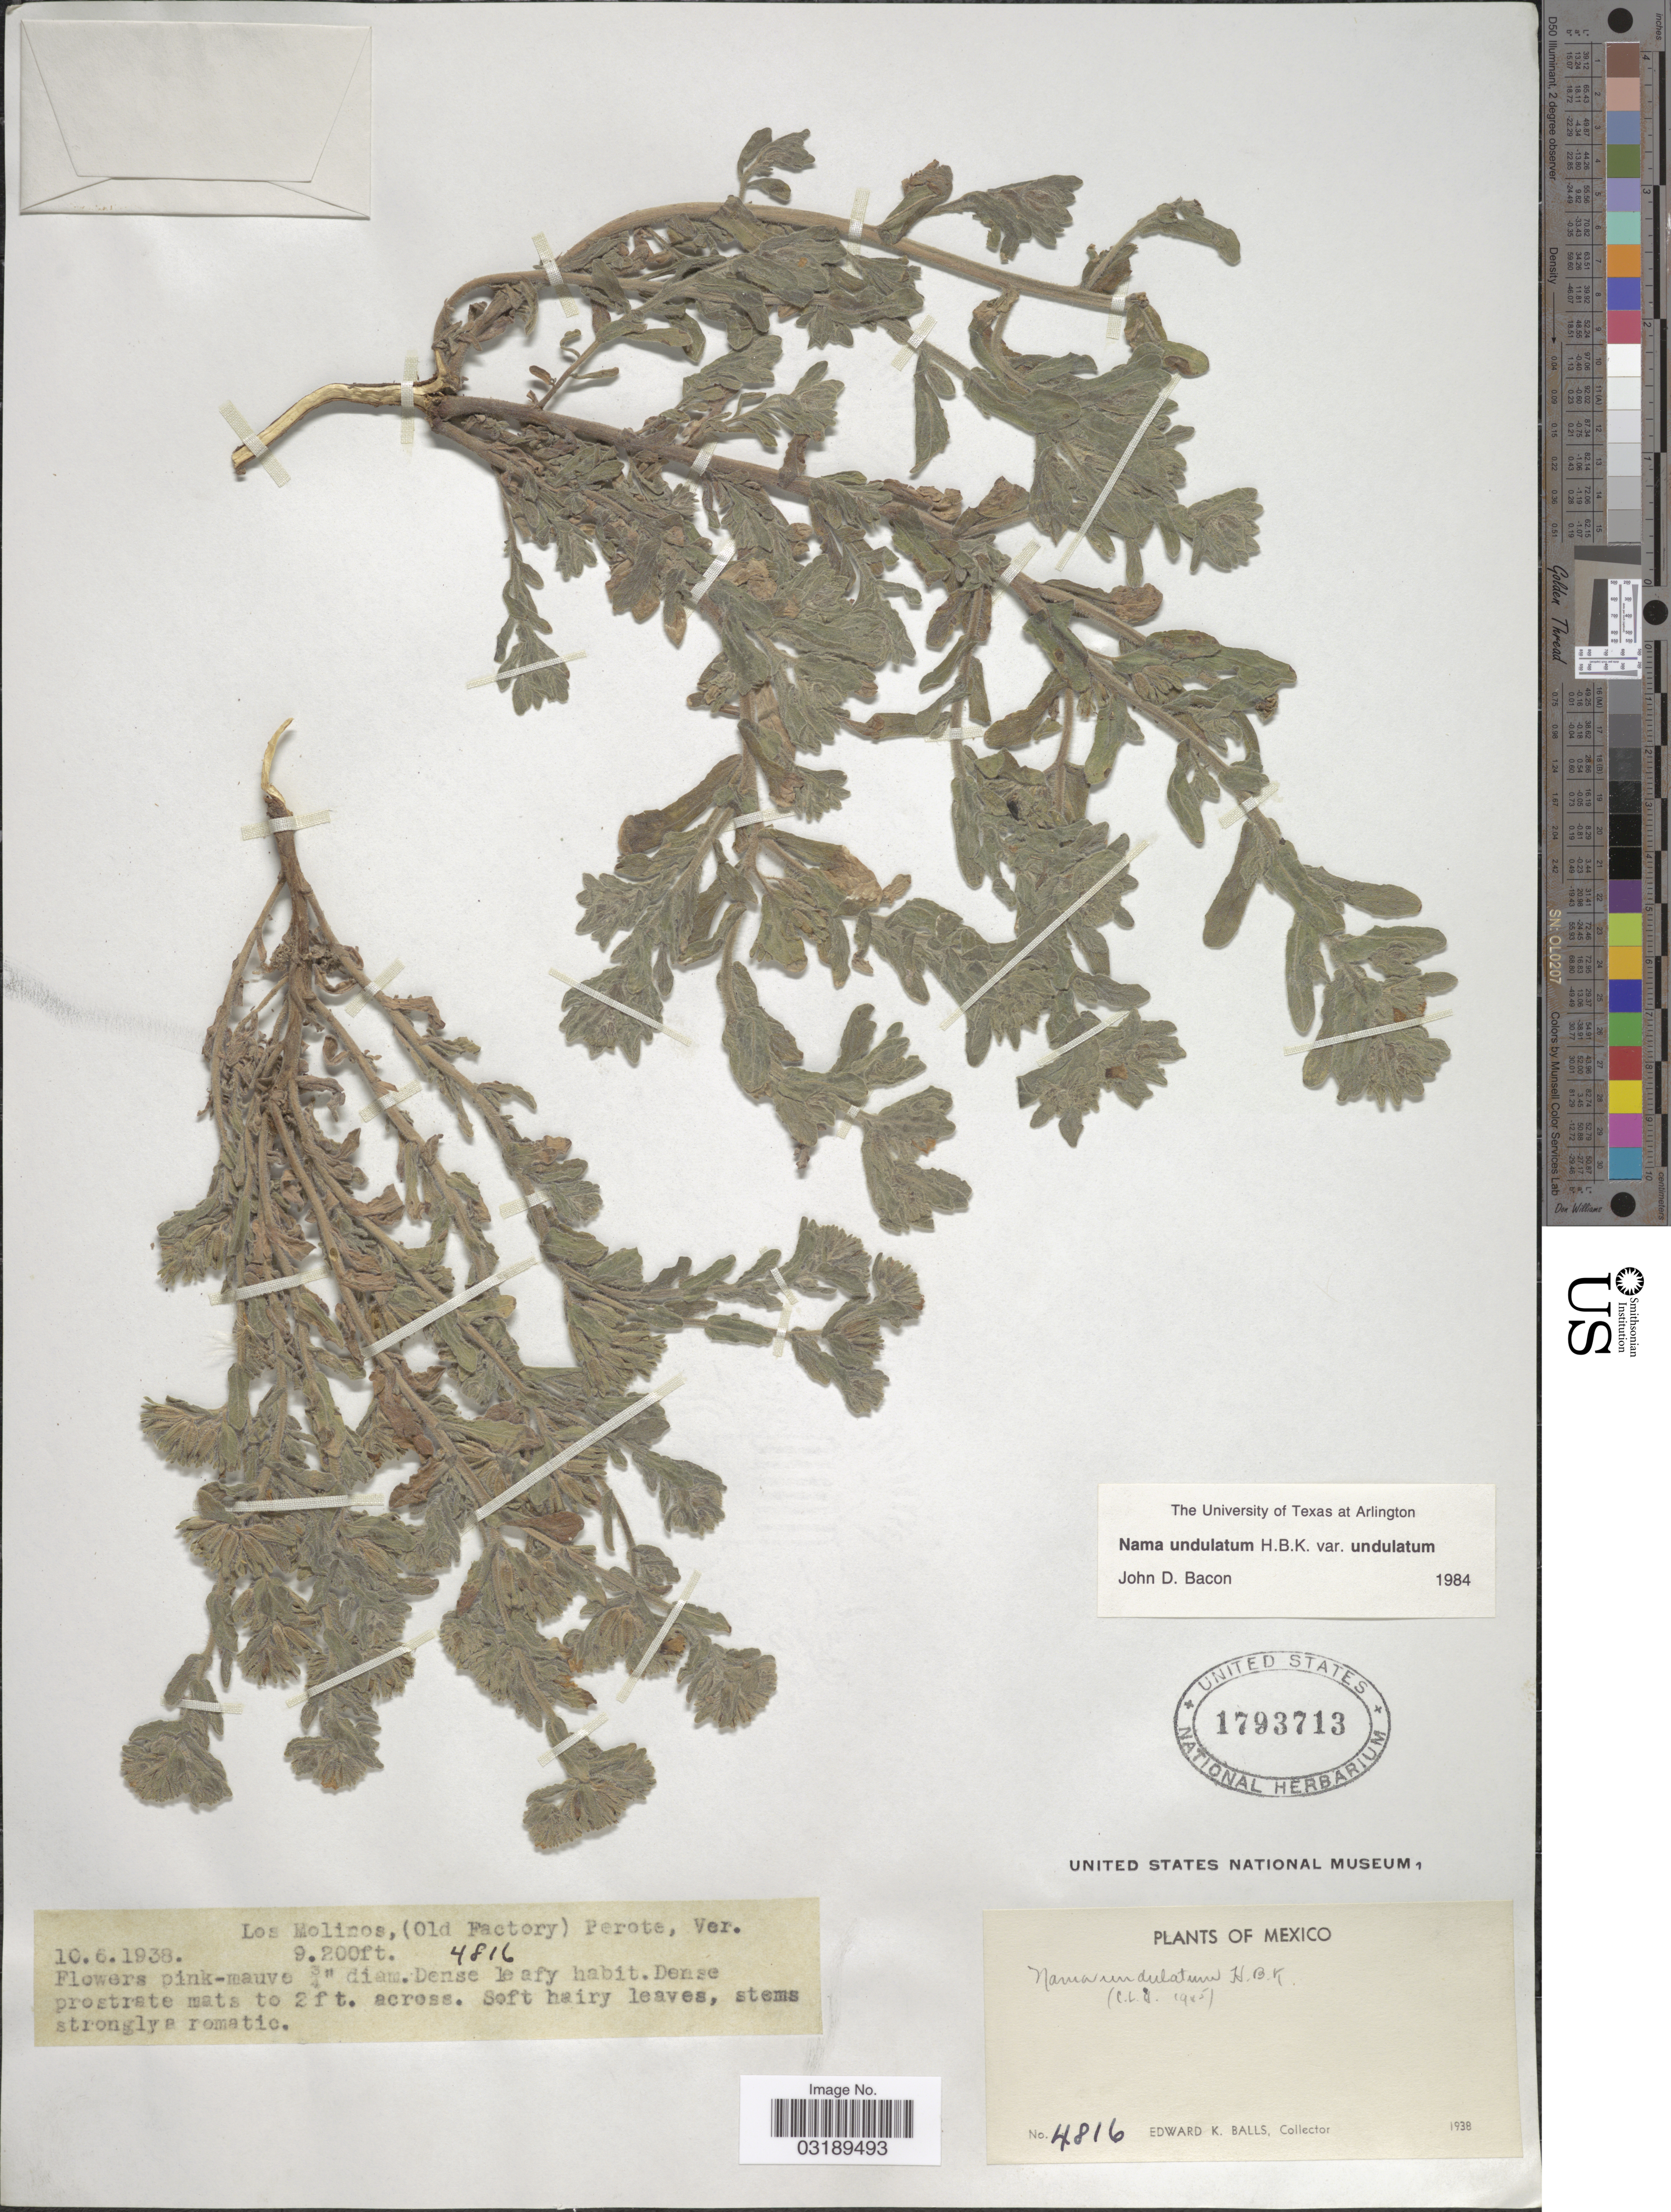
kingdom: Plantae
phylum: Tracheophyta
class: Magnoliopsida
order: Boraginales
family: Namaceae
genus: Nama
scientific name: Nama undulatum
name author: Kunth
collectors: E. K. Balls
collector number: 4816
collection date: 1938-06-10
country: Mexico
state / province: Veracruz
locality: Los Molinos, (Old Factory) Perote, Ver.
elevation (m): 2804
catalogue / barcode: US 1793713